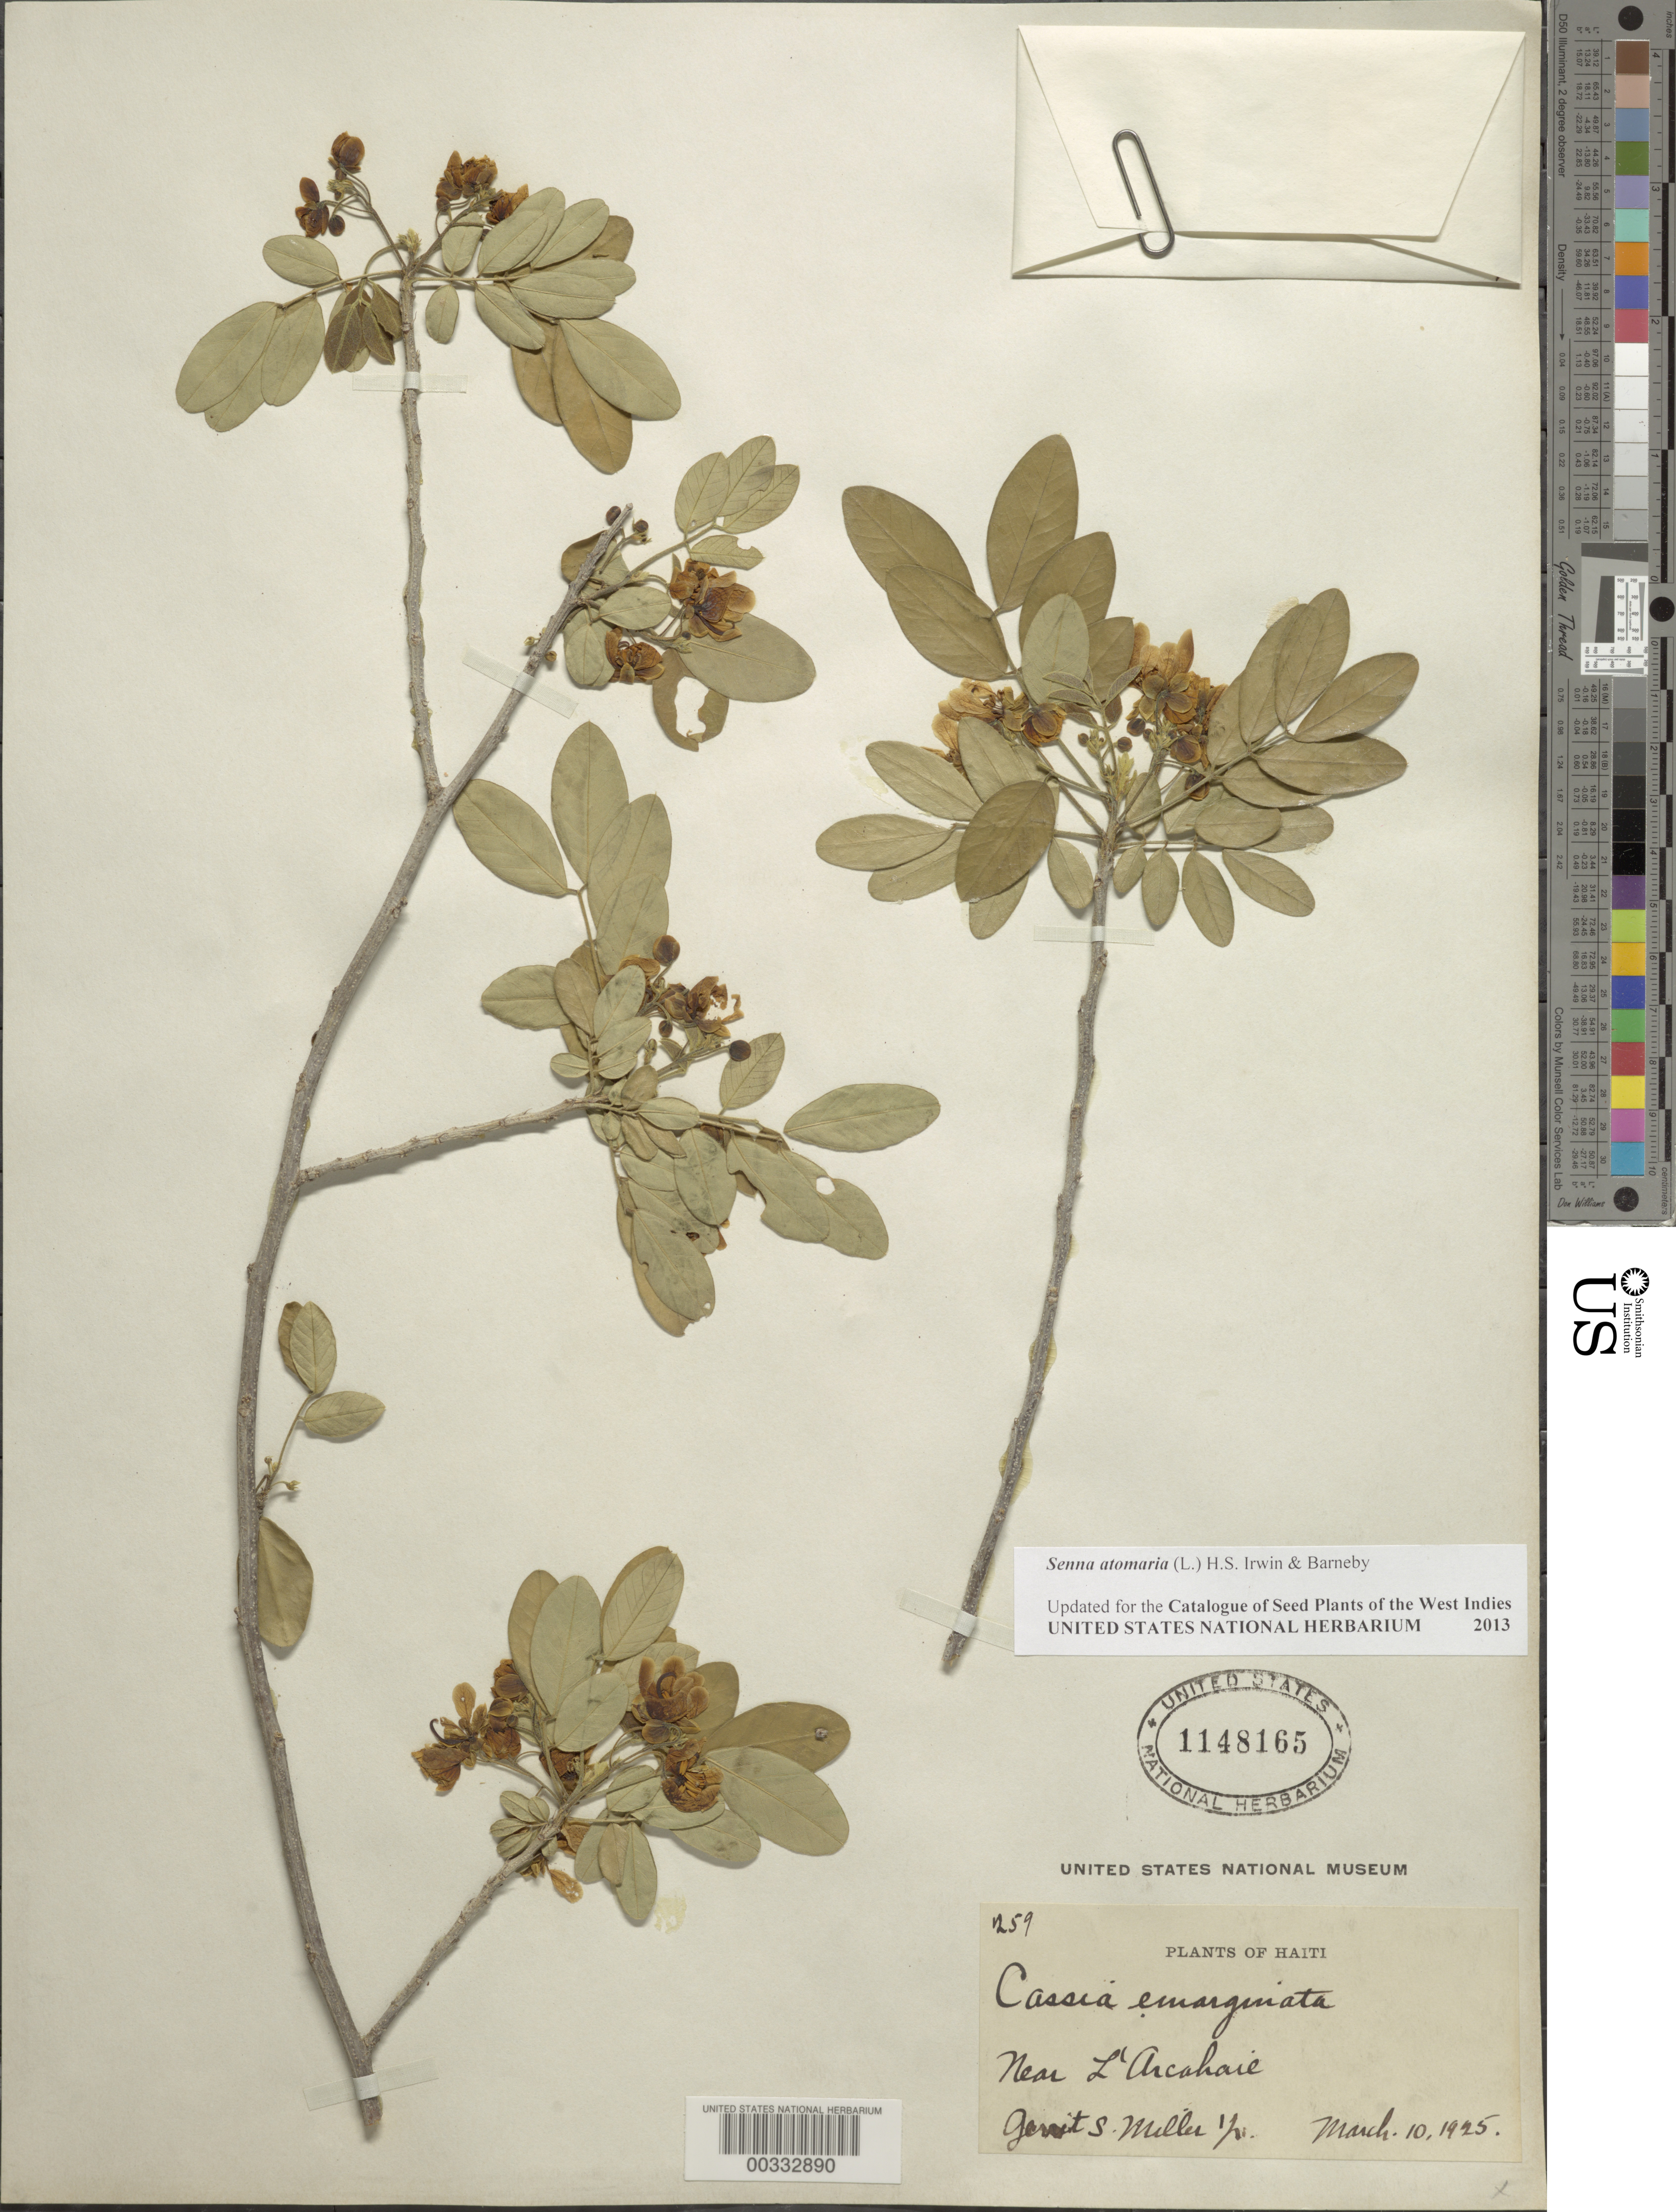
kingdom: Plantae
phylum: Tracheophyta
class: Magnoliopsida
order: Fabales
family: Fabaceae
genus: Senna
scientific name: Senna atomaria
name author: (L.) H.S. Irwin & Barneby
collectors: G. S. Miller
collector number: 259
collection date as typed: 10 Mar 1925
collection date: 1925-03-10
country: Haiti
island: Hispaniola Island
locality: Near l'arcahaie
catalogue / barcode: US 1148165